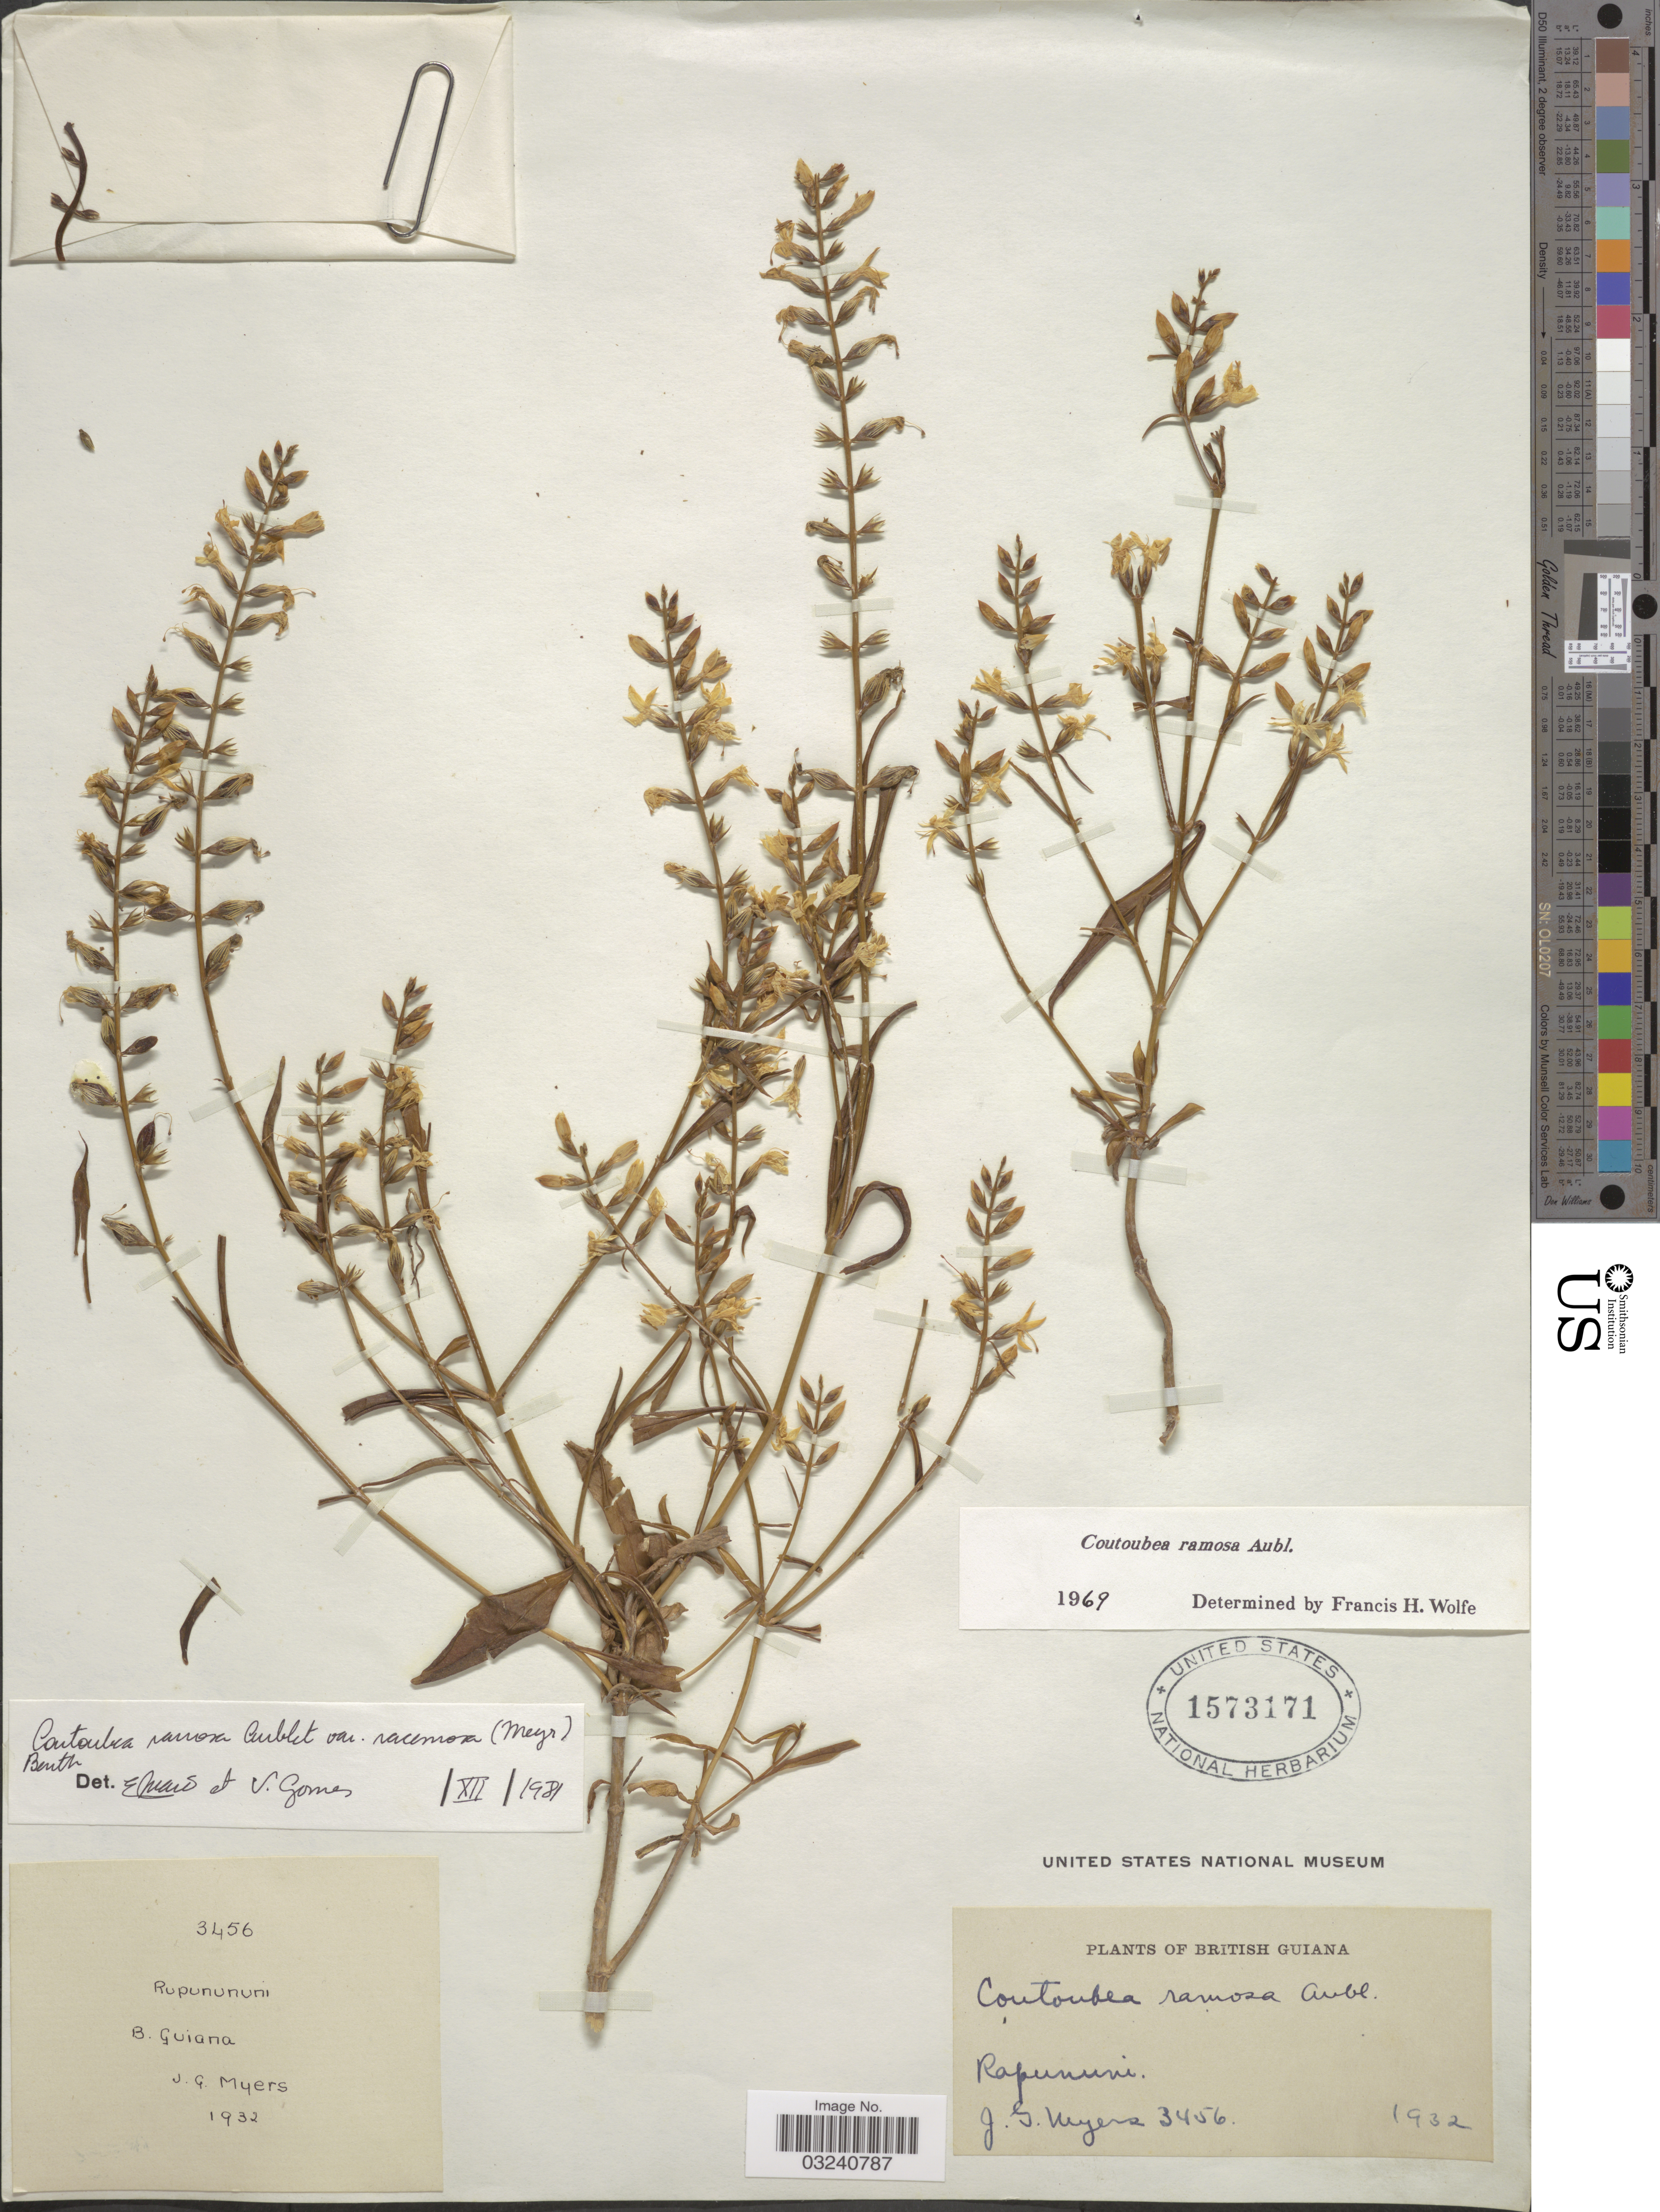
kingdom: Plantae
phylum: Tracheophyta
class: Magnoliopsida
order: Gentianales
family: Gentianaceae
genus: Coutoubea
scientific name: Coutoubea ramosa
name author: Aubl.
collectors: J. Myers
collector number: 3456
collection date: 1932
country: Guyana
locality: British Guiana. Rupunununi. Rapununi.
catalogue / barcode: US 1573171